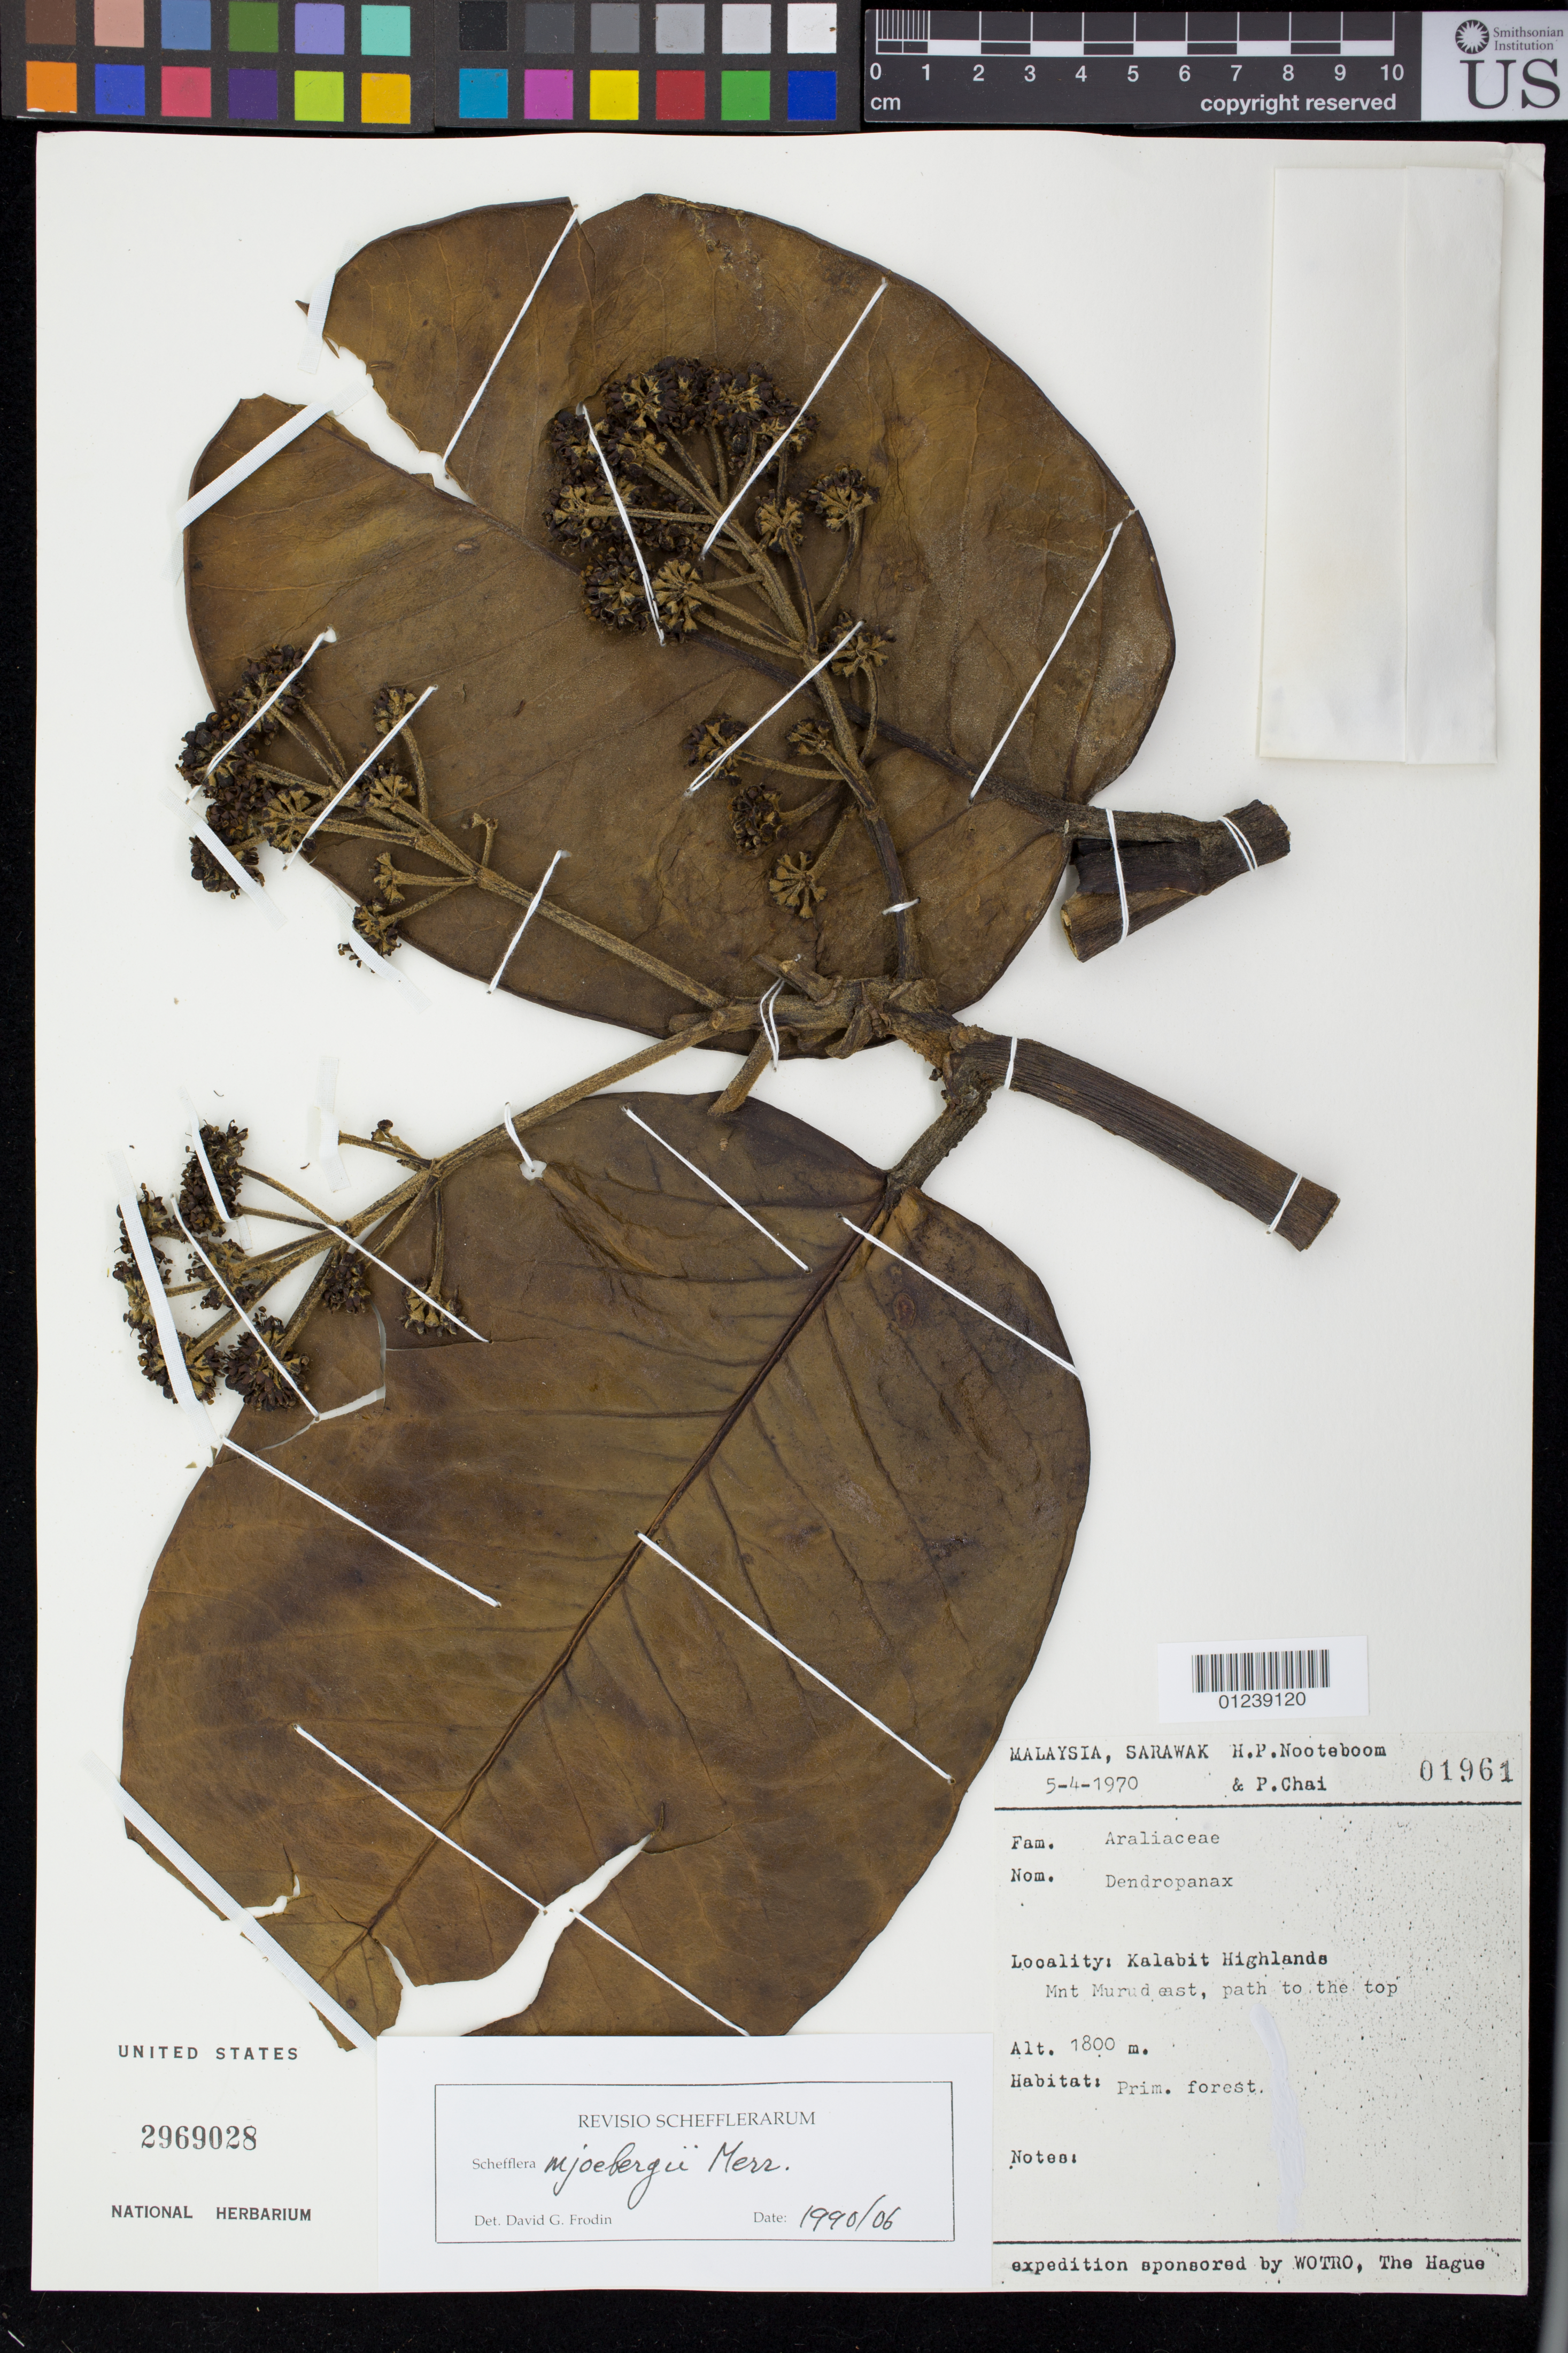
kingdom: Plantae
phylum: Tracheophyta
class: Magnoliopsida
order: Apiales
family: Araliaceae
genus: Heptapleurum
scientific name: Heptapleurum mjoebergii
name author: (Merr.) G. M. Plunkett & Lowry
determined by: Wagner, W. L., (BOT), Smithsonian Institution - National Museum of Natural History (UNITED STATES)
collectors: H. P. Nooteboom & P. Chai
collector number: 01961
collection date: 1970-05-04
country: Malaysia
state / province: Sarawak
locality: Kalabit Highlands. Mnt Murud east, path to the top. Prim. forest.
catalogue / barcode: US 2969028